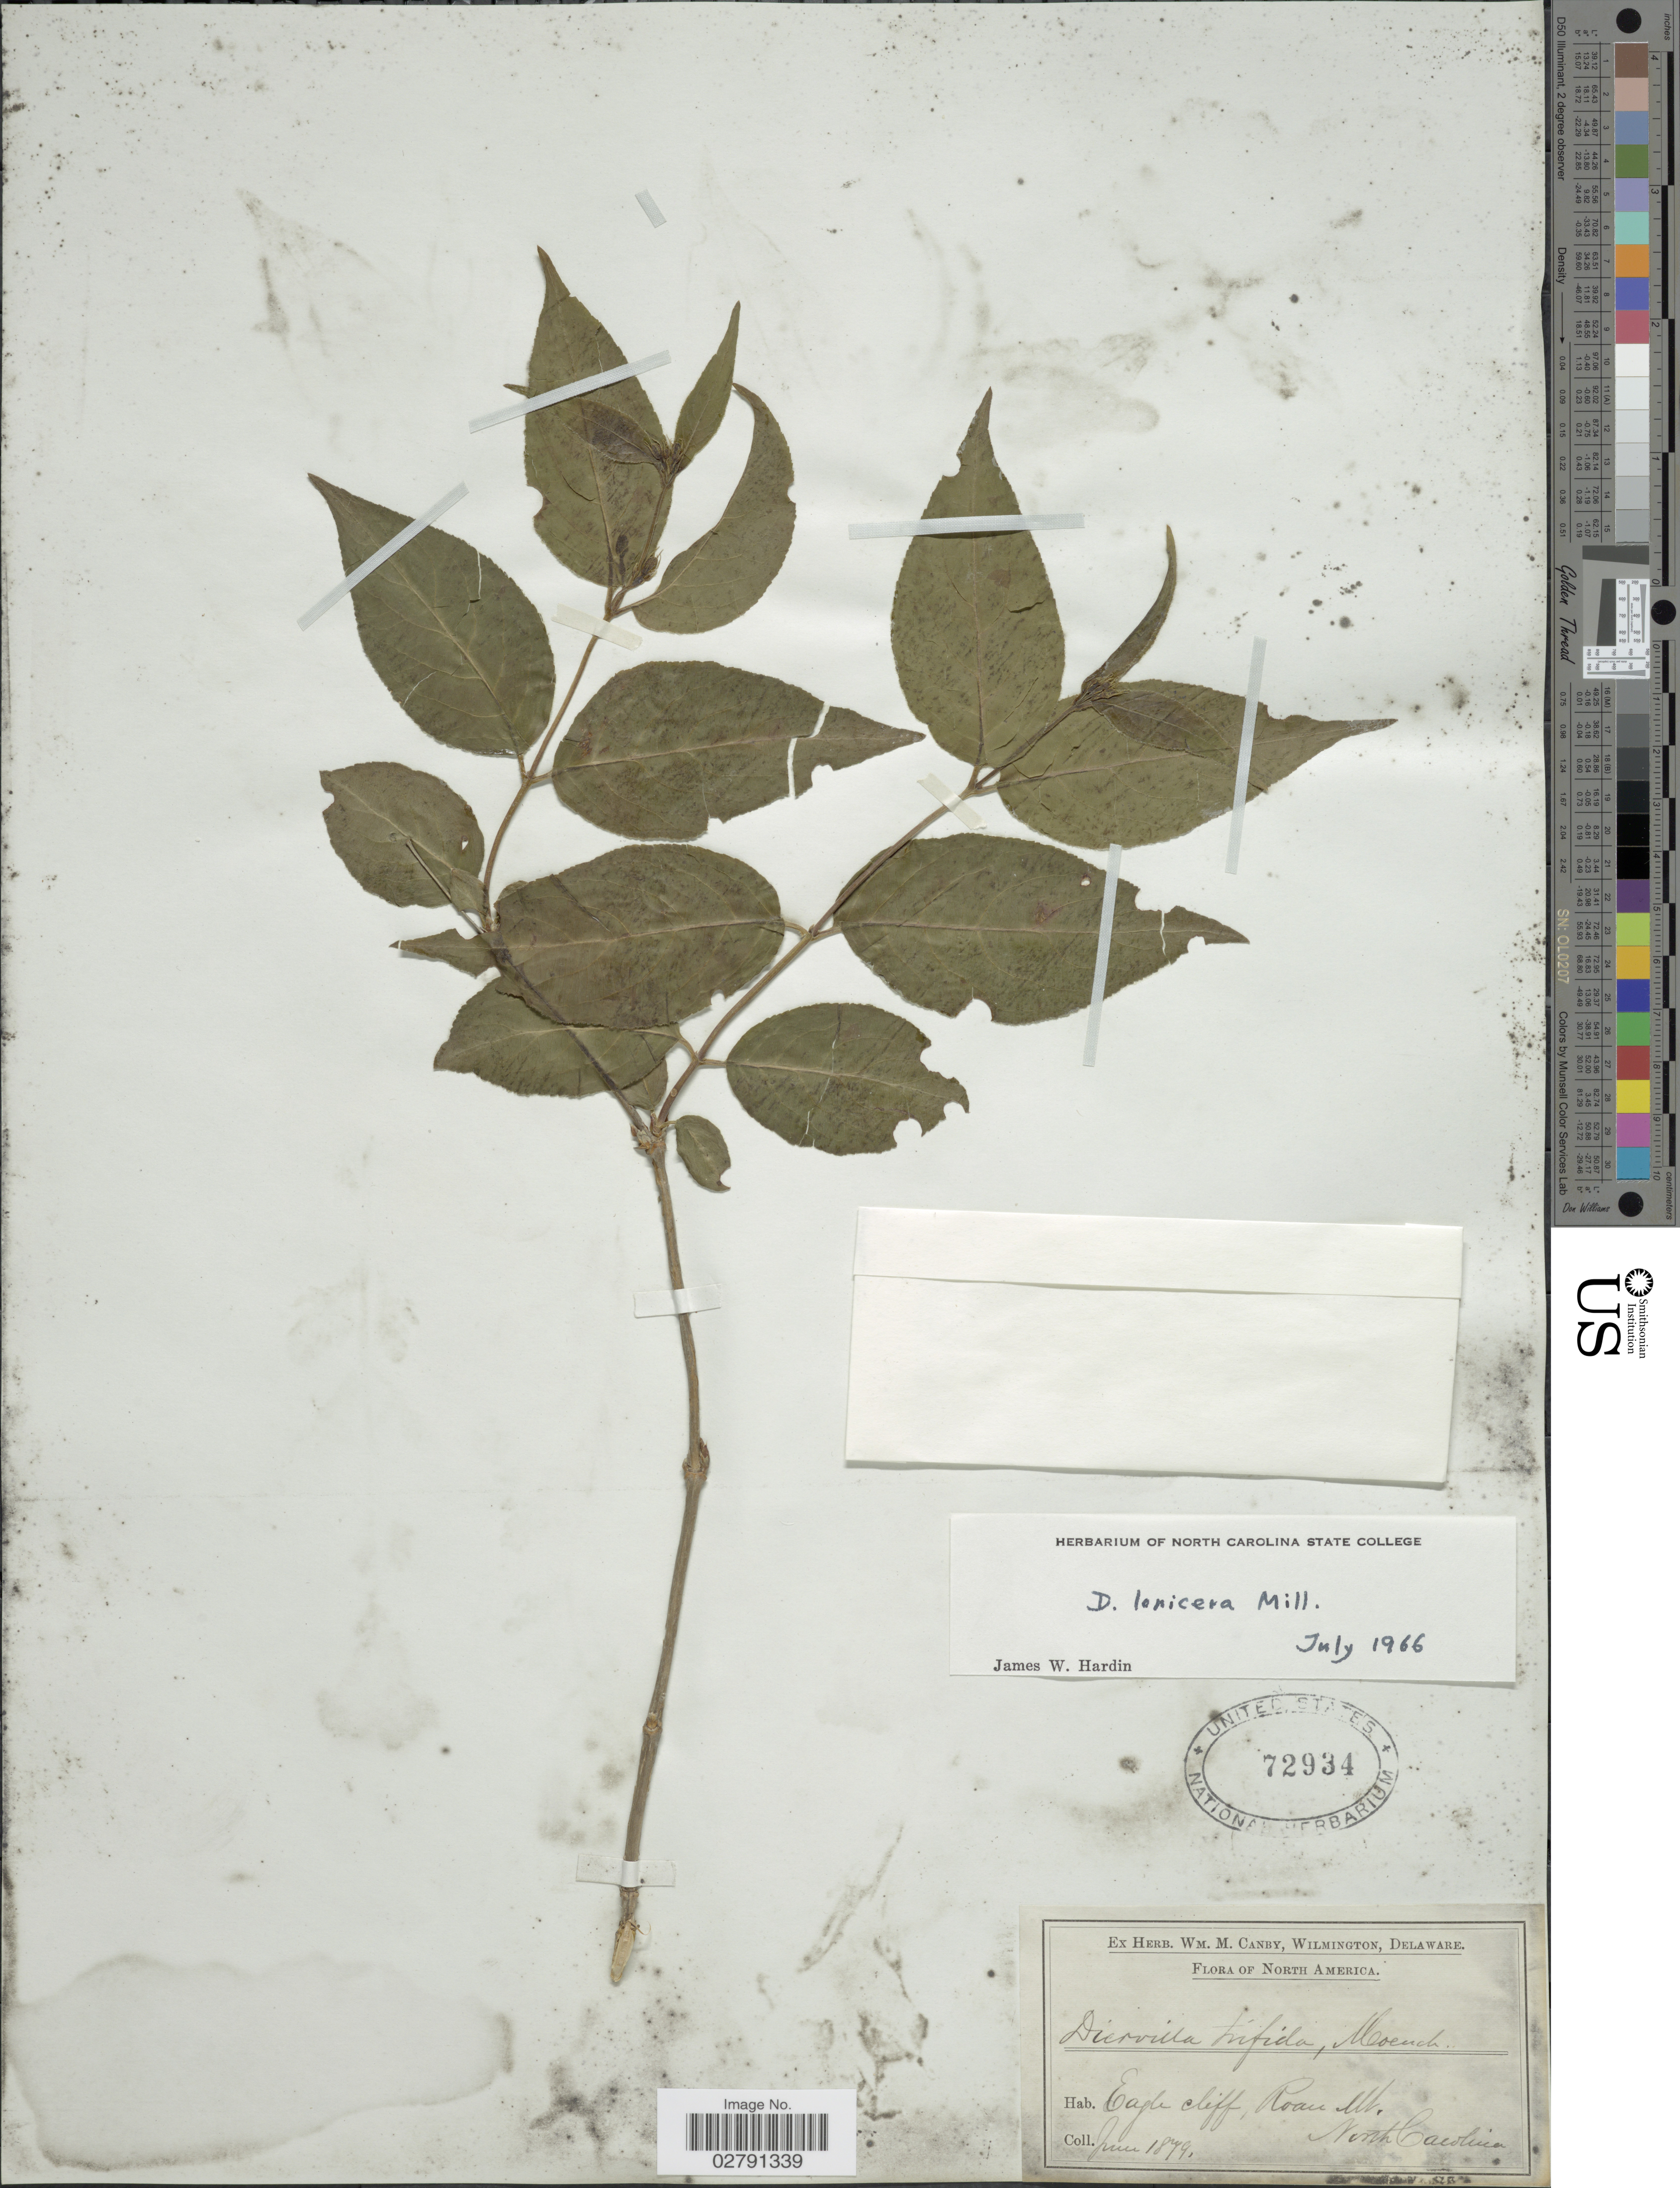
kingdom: Plantae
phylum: Tracheophyta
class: Magnoliopsida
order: Dipsacales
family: Caprifoliaceae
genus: Diervilla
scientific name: Diervilla lonicera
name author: Mill.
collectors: ex herb. W.M. Canby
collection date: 1879-06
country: United States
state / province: North Carolina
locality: Eagle cliff, Roan Mt.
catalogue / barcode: US 72934